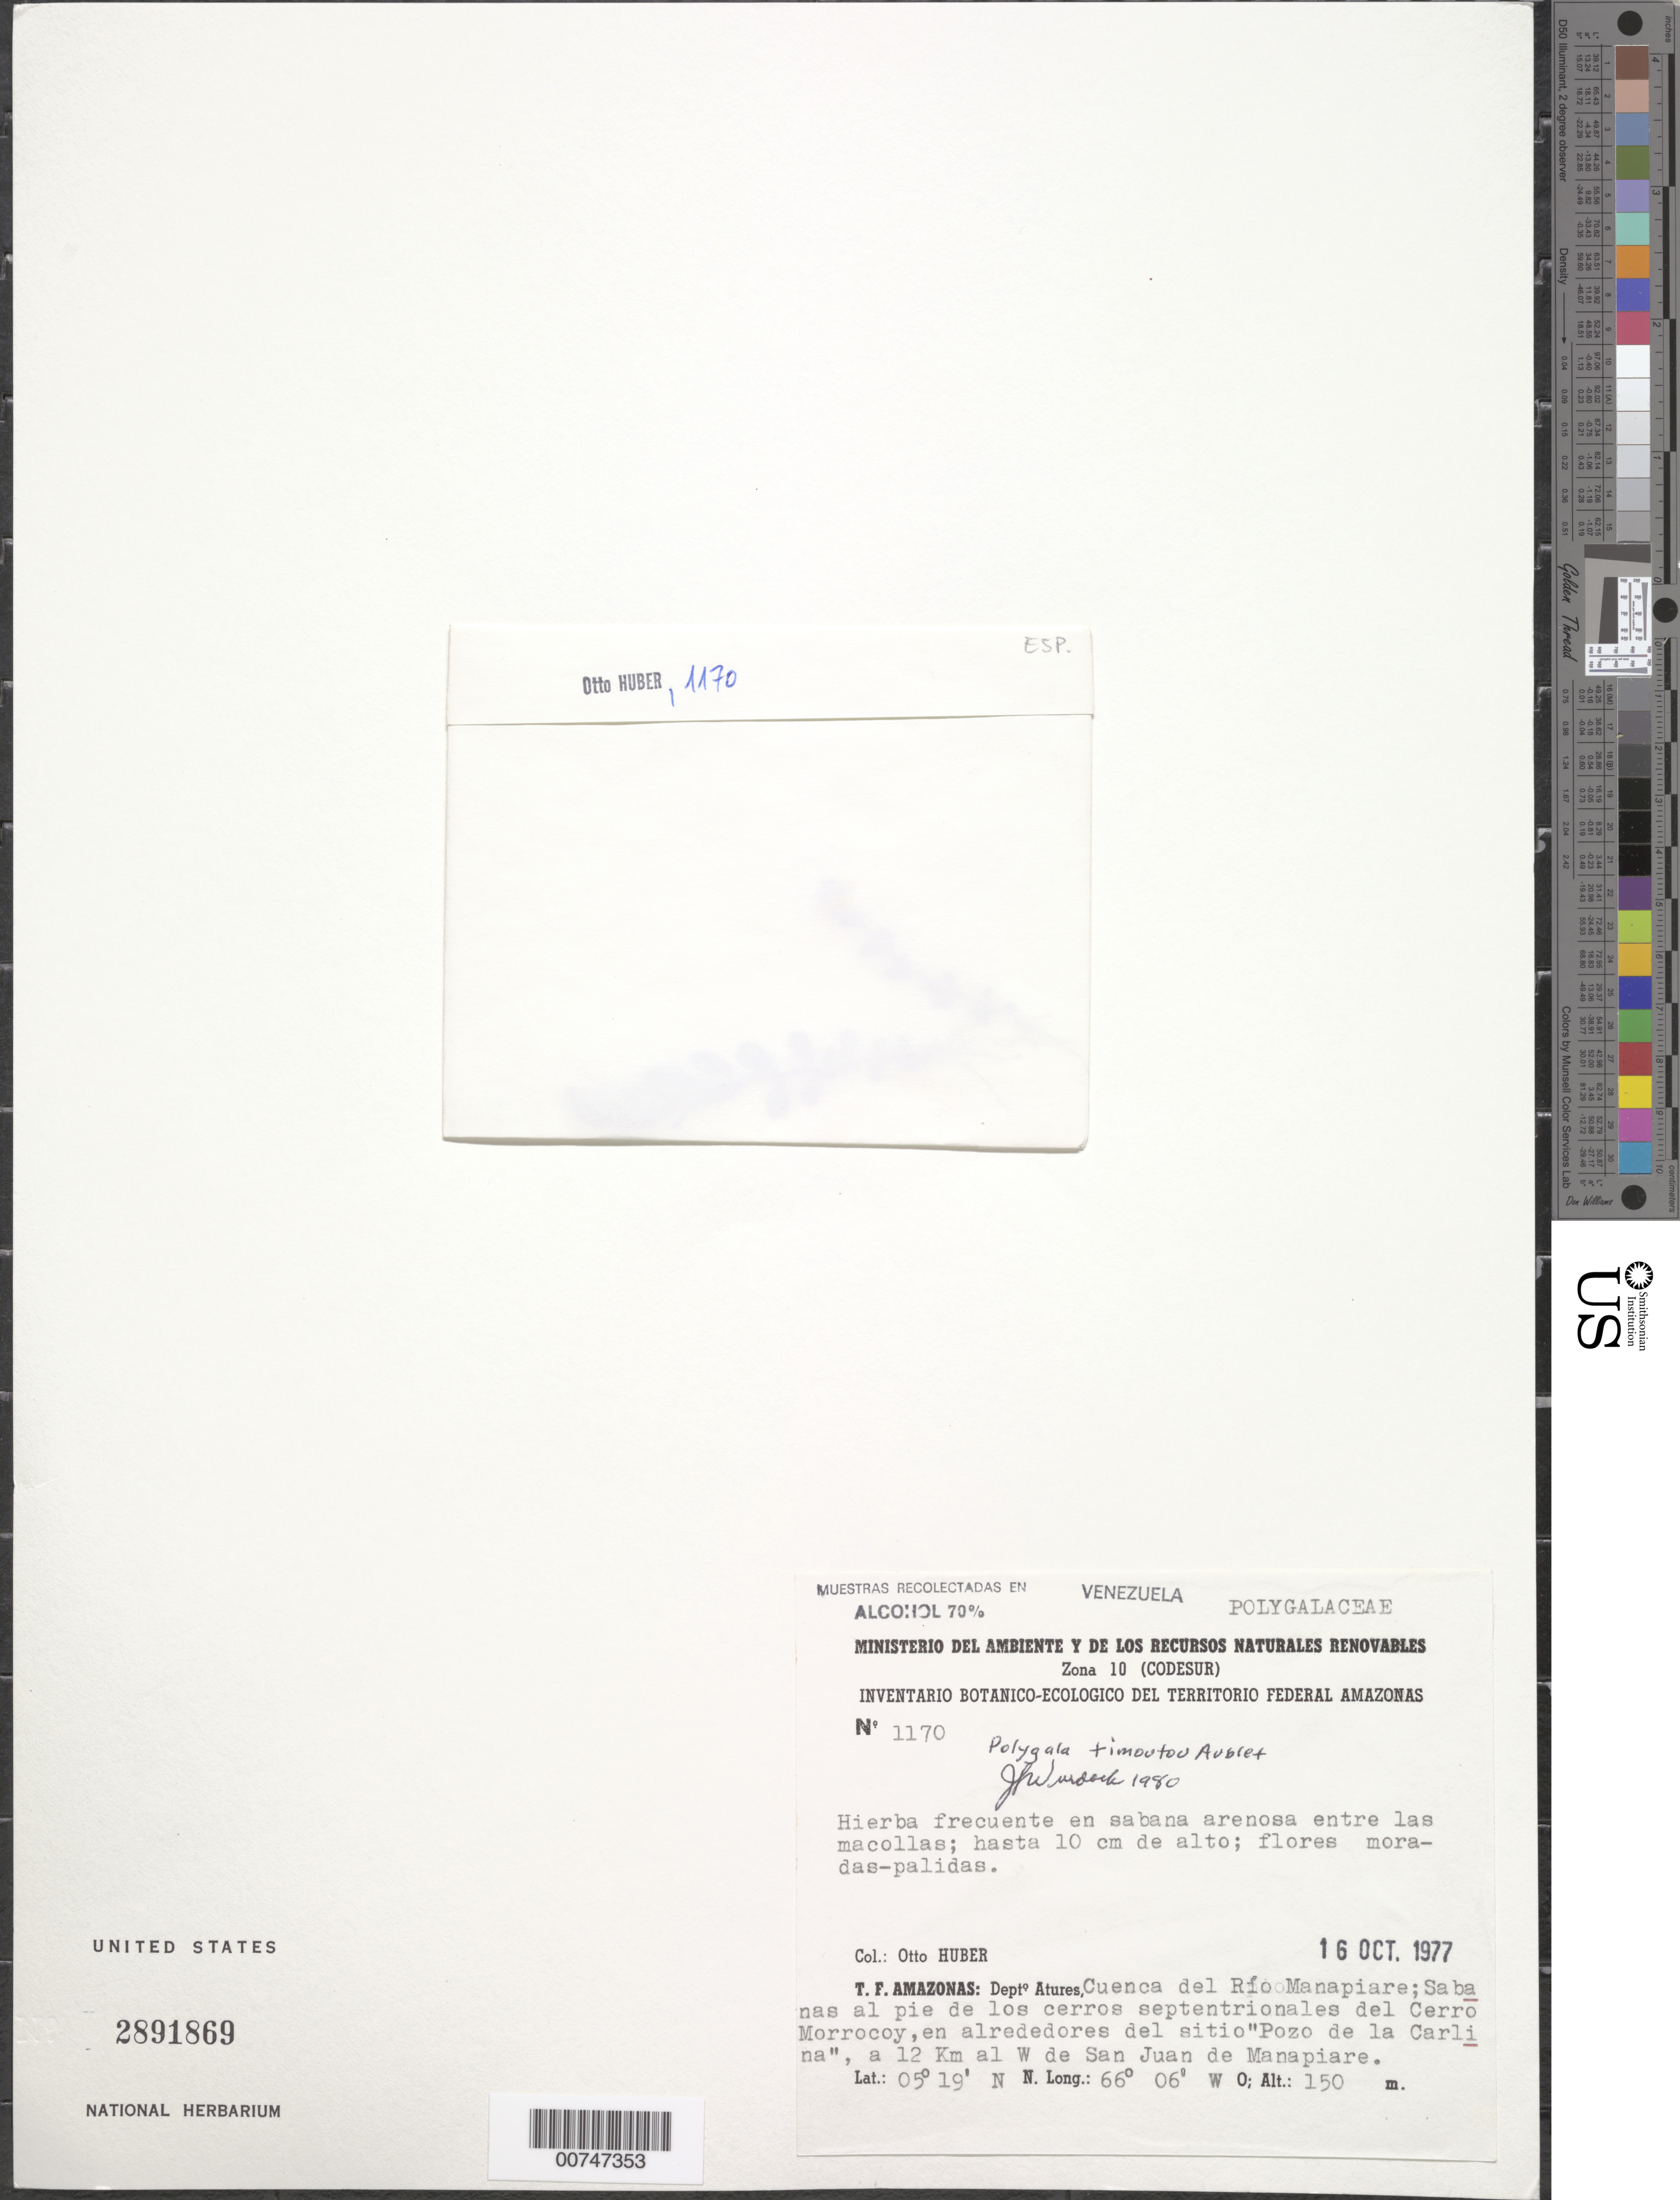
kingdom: Plantae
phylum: Tracheophyta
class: Magnoliopsida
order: Fabales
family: Polygalaceae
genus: Polygala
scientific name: Polygala timoutou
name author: Aubl.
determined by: Wurdack, John J., (US), US (UNITED STATES)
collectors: O. Huber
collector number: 1170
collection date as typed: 16-Oct-77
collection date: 1977-10-16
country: Venezuela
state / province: Amazonas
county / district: Atures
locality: Río Manapiare, cuenca, ±12 km W de San Juan de Manapiare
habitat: Sabana arenosa entre las macollas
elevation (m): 150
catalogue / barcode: US 2891869